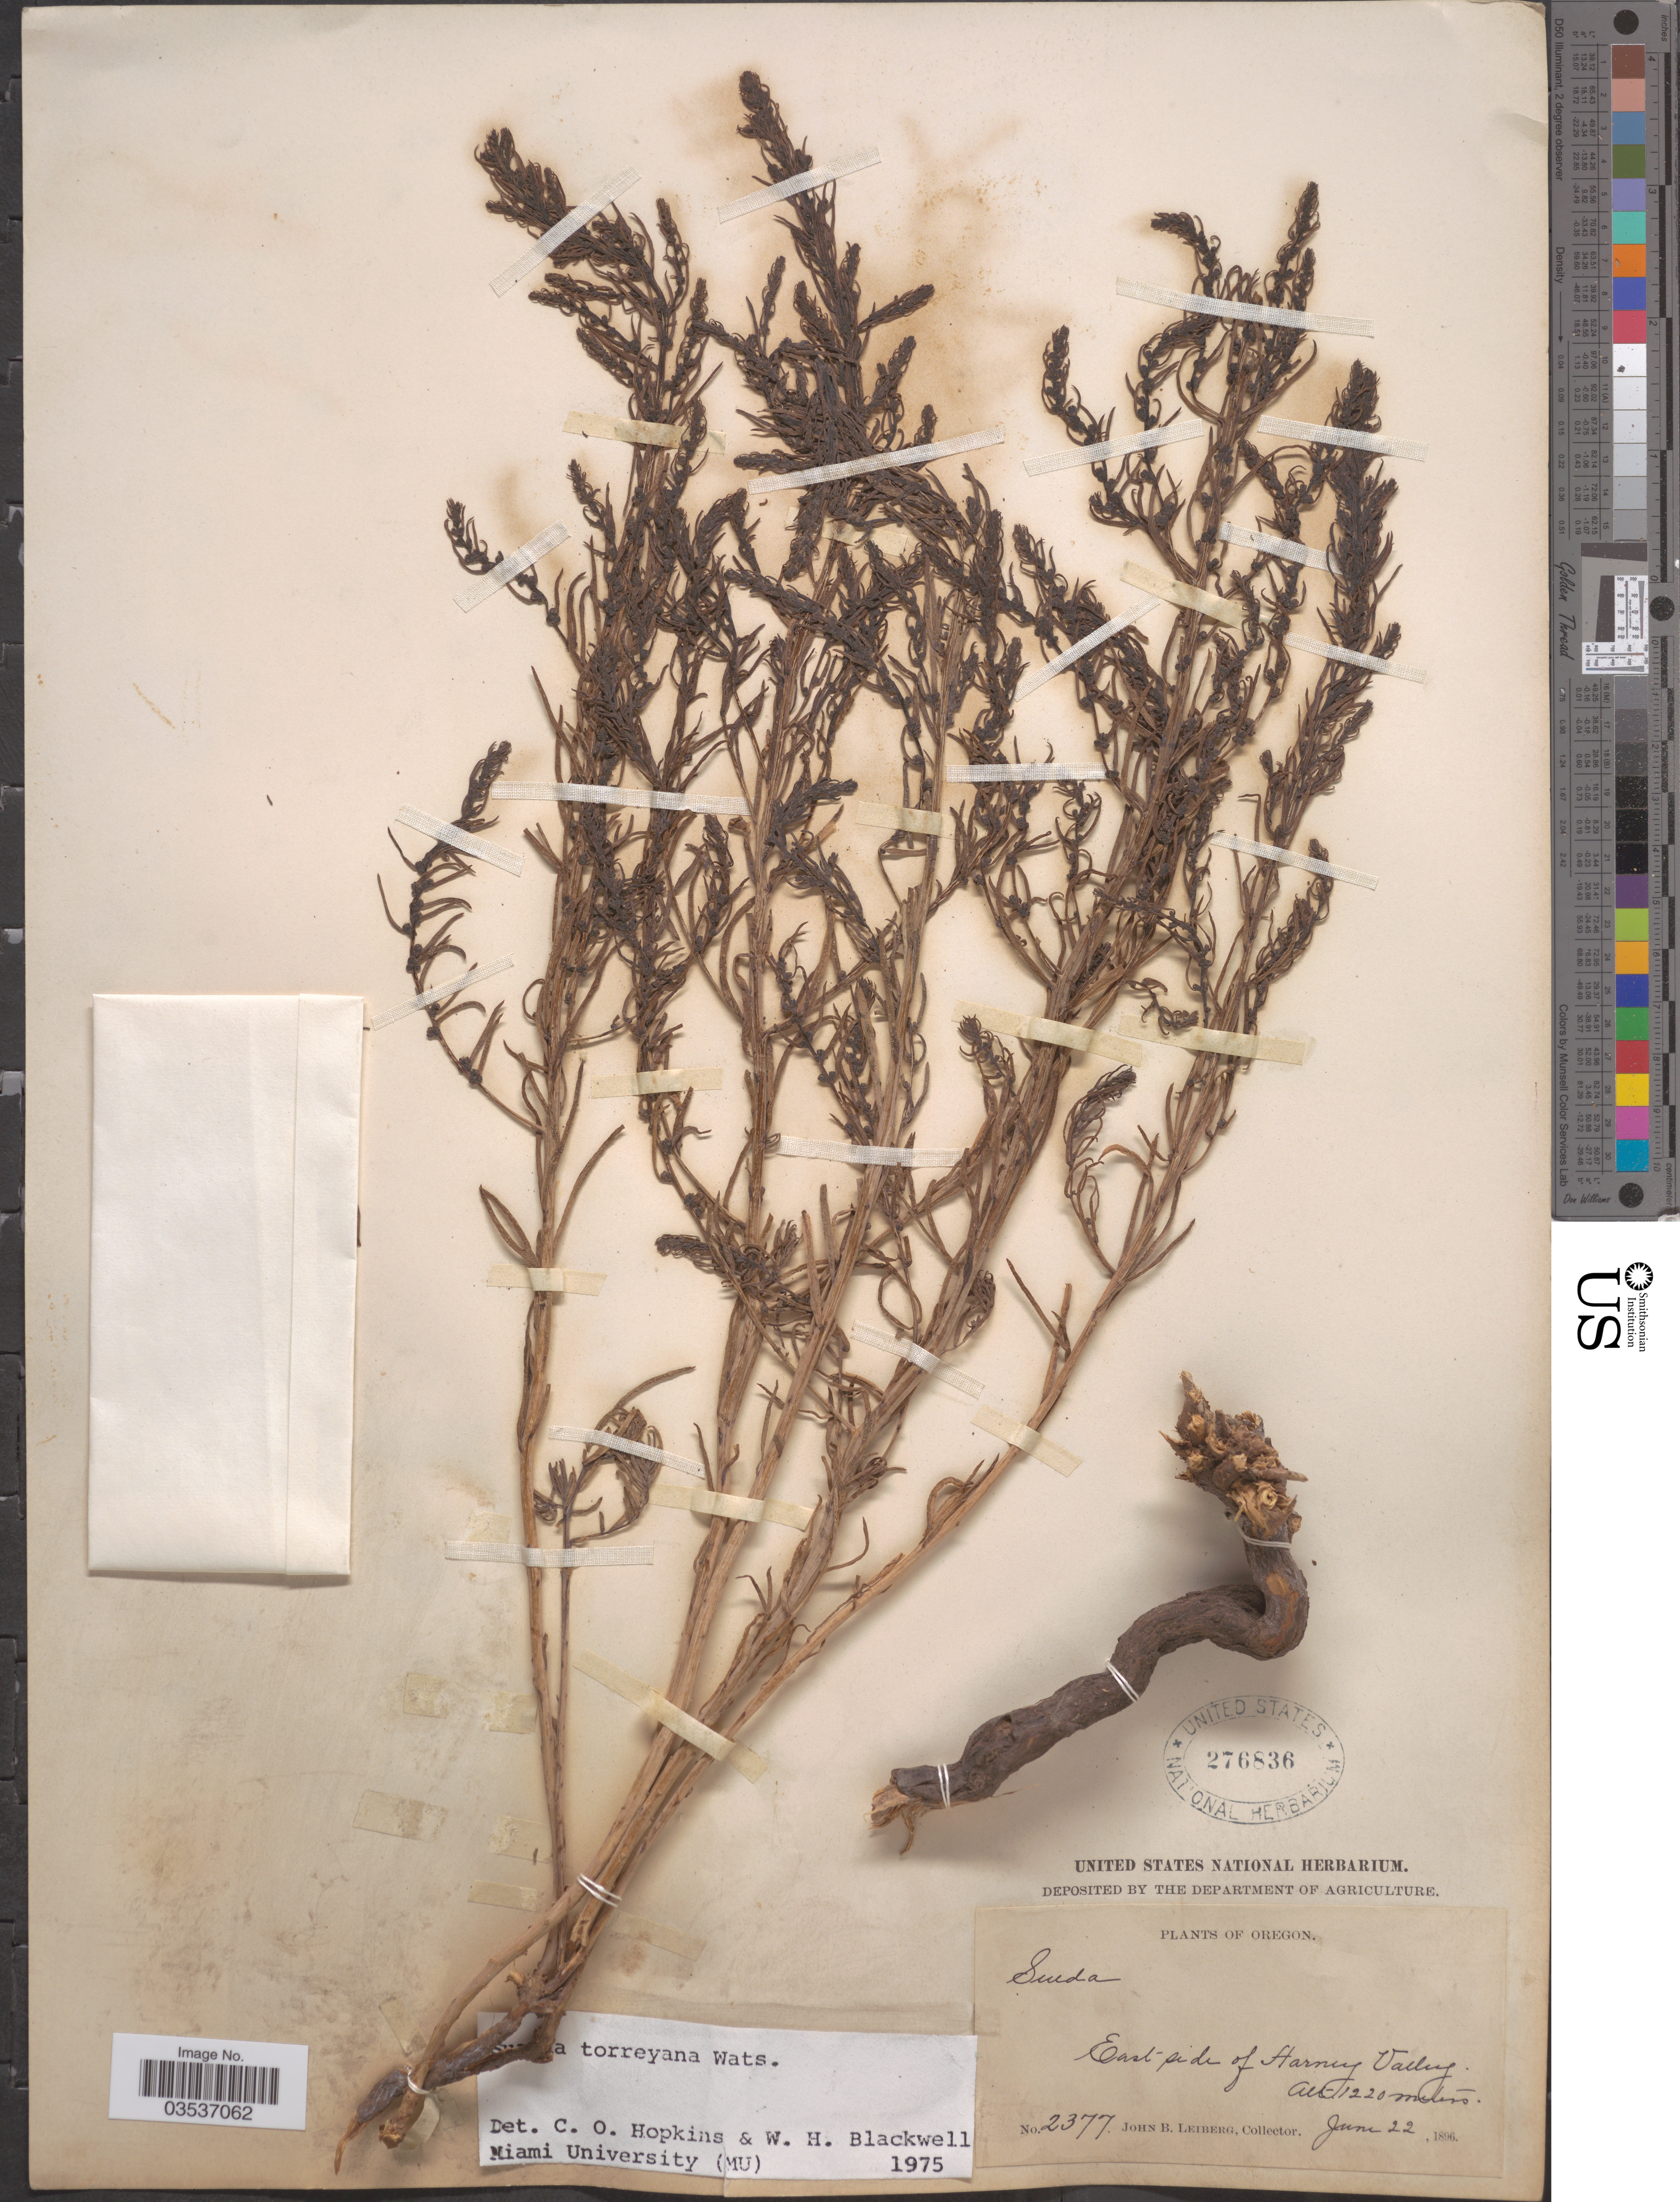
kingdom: Plantae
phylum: Tracheophyta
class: Magnoliopsida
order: Caryophyllales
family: Amaranthaceae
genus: Suaeda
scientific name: Suaeda torreyana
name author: S. Watson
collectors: J. B. Leiberg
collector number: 2377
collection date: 1896-06-22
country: United States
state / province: Oregon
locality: East side of Harney Valley.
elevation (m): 1220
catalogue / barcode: US 276836